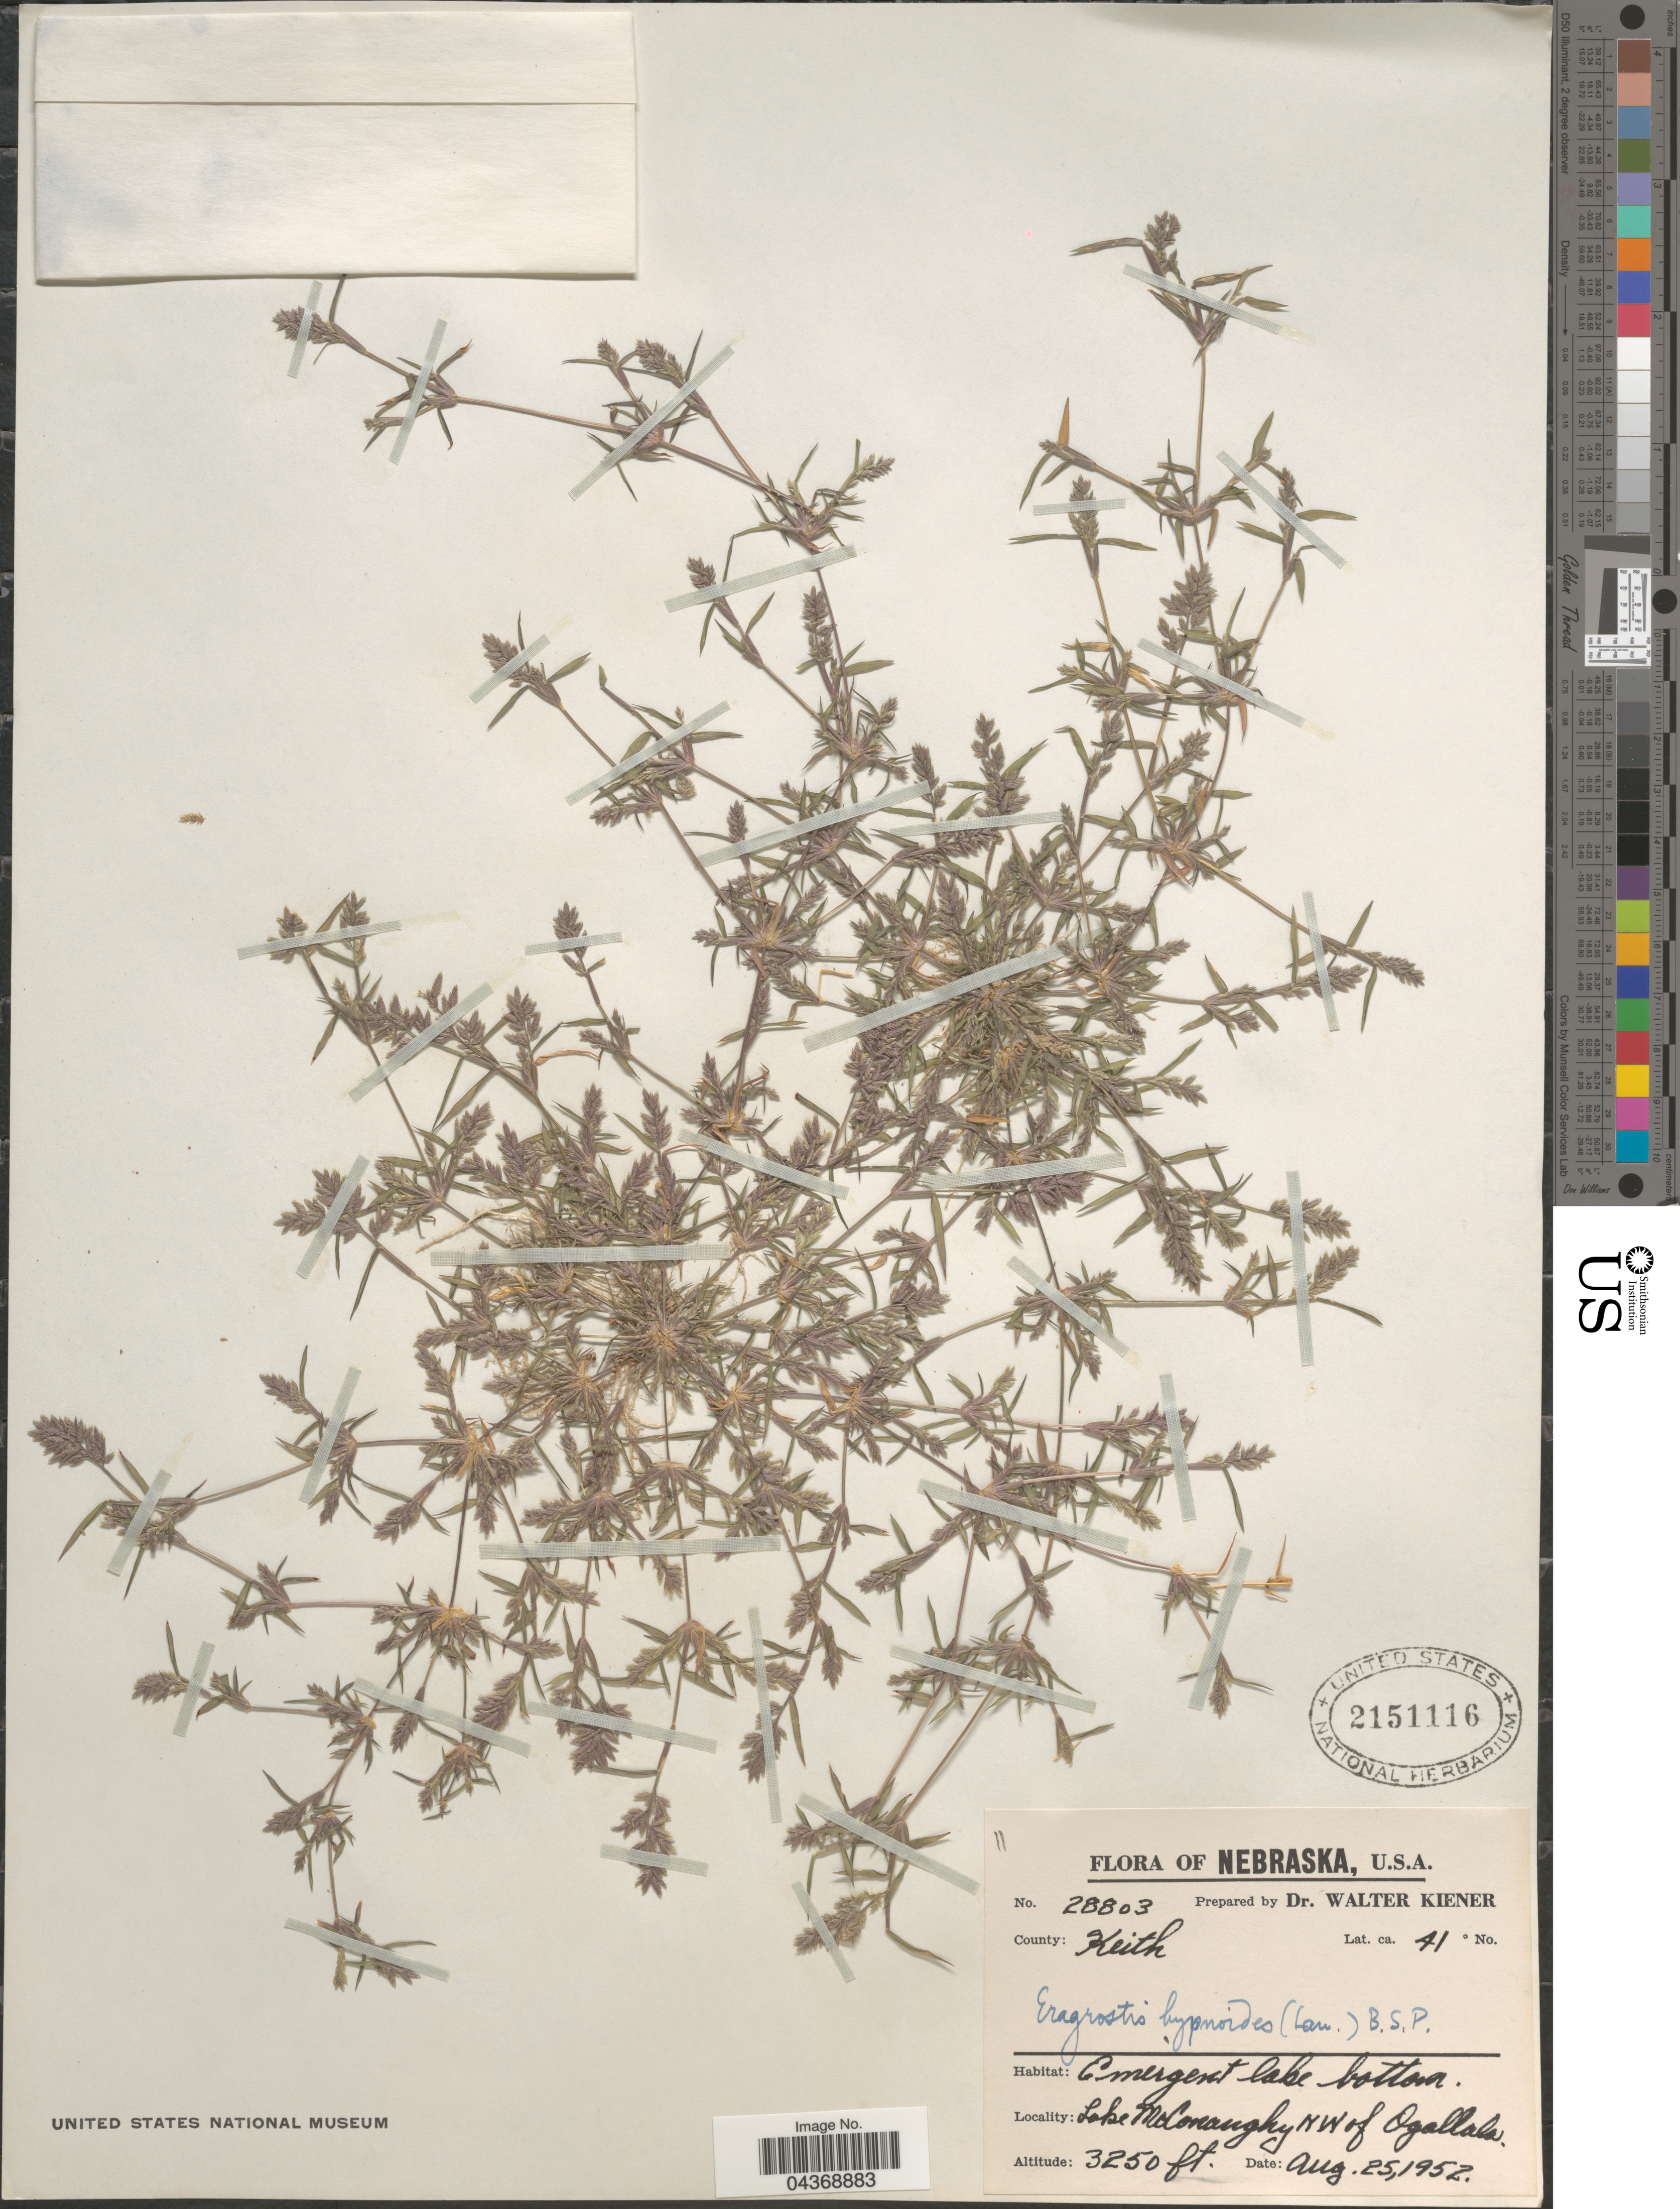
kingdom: Plantae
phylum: Tracheophyta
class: Liliopsida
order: Poales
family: Poaceae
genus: Eragrostis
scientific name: Eragrostis hypnoides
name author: (Lam.) Britton, Stearns & Poggenb.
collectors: W. Kiener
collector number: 28803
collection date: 1952-08-25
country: United States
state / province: Nebraska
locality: County: Keith. Emergent lake bottom. Lake McConaughy NW of Ogallala.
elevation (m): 991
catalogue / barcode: US 2151116